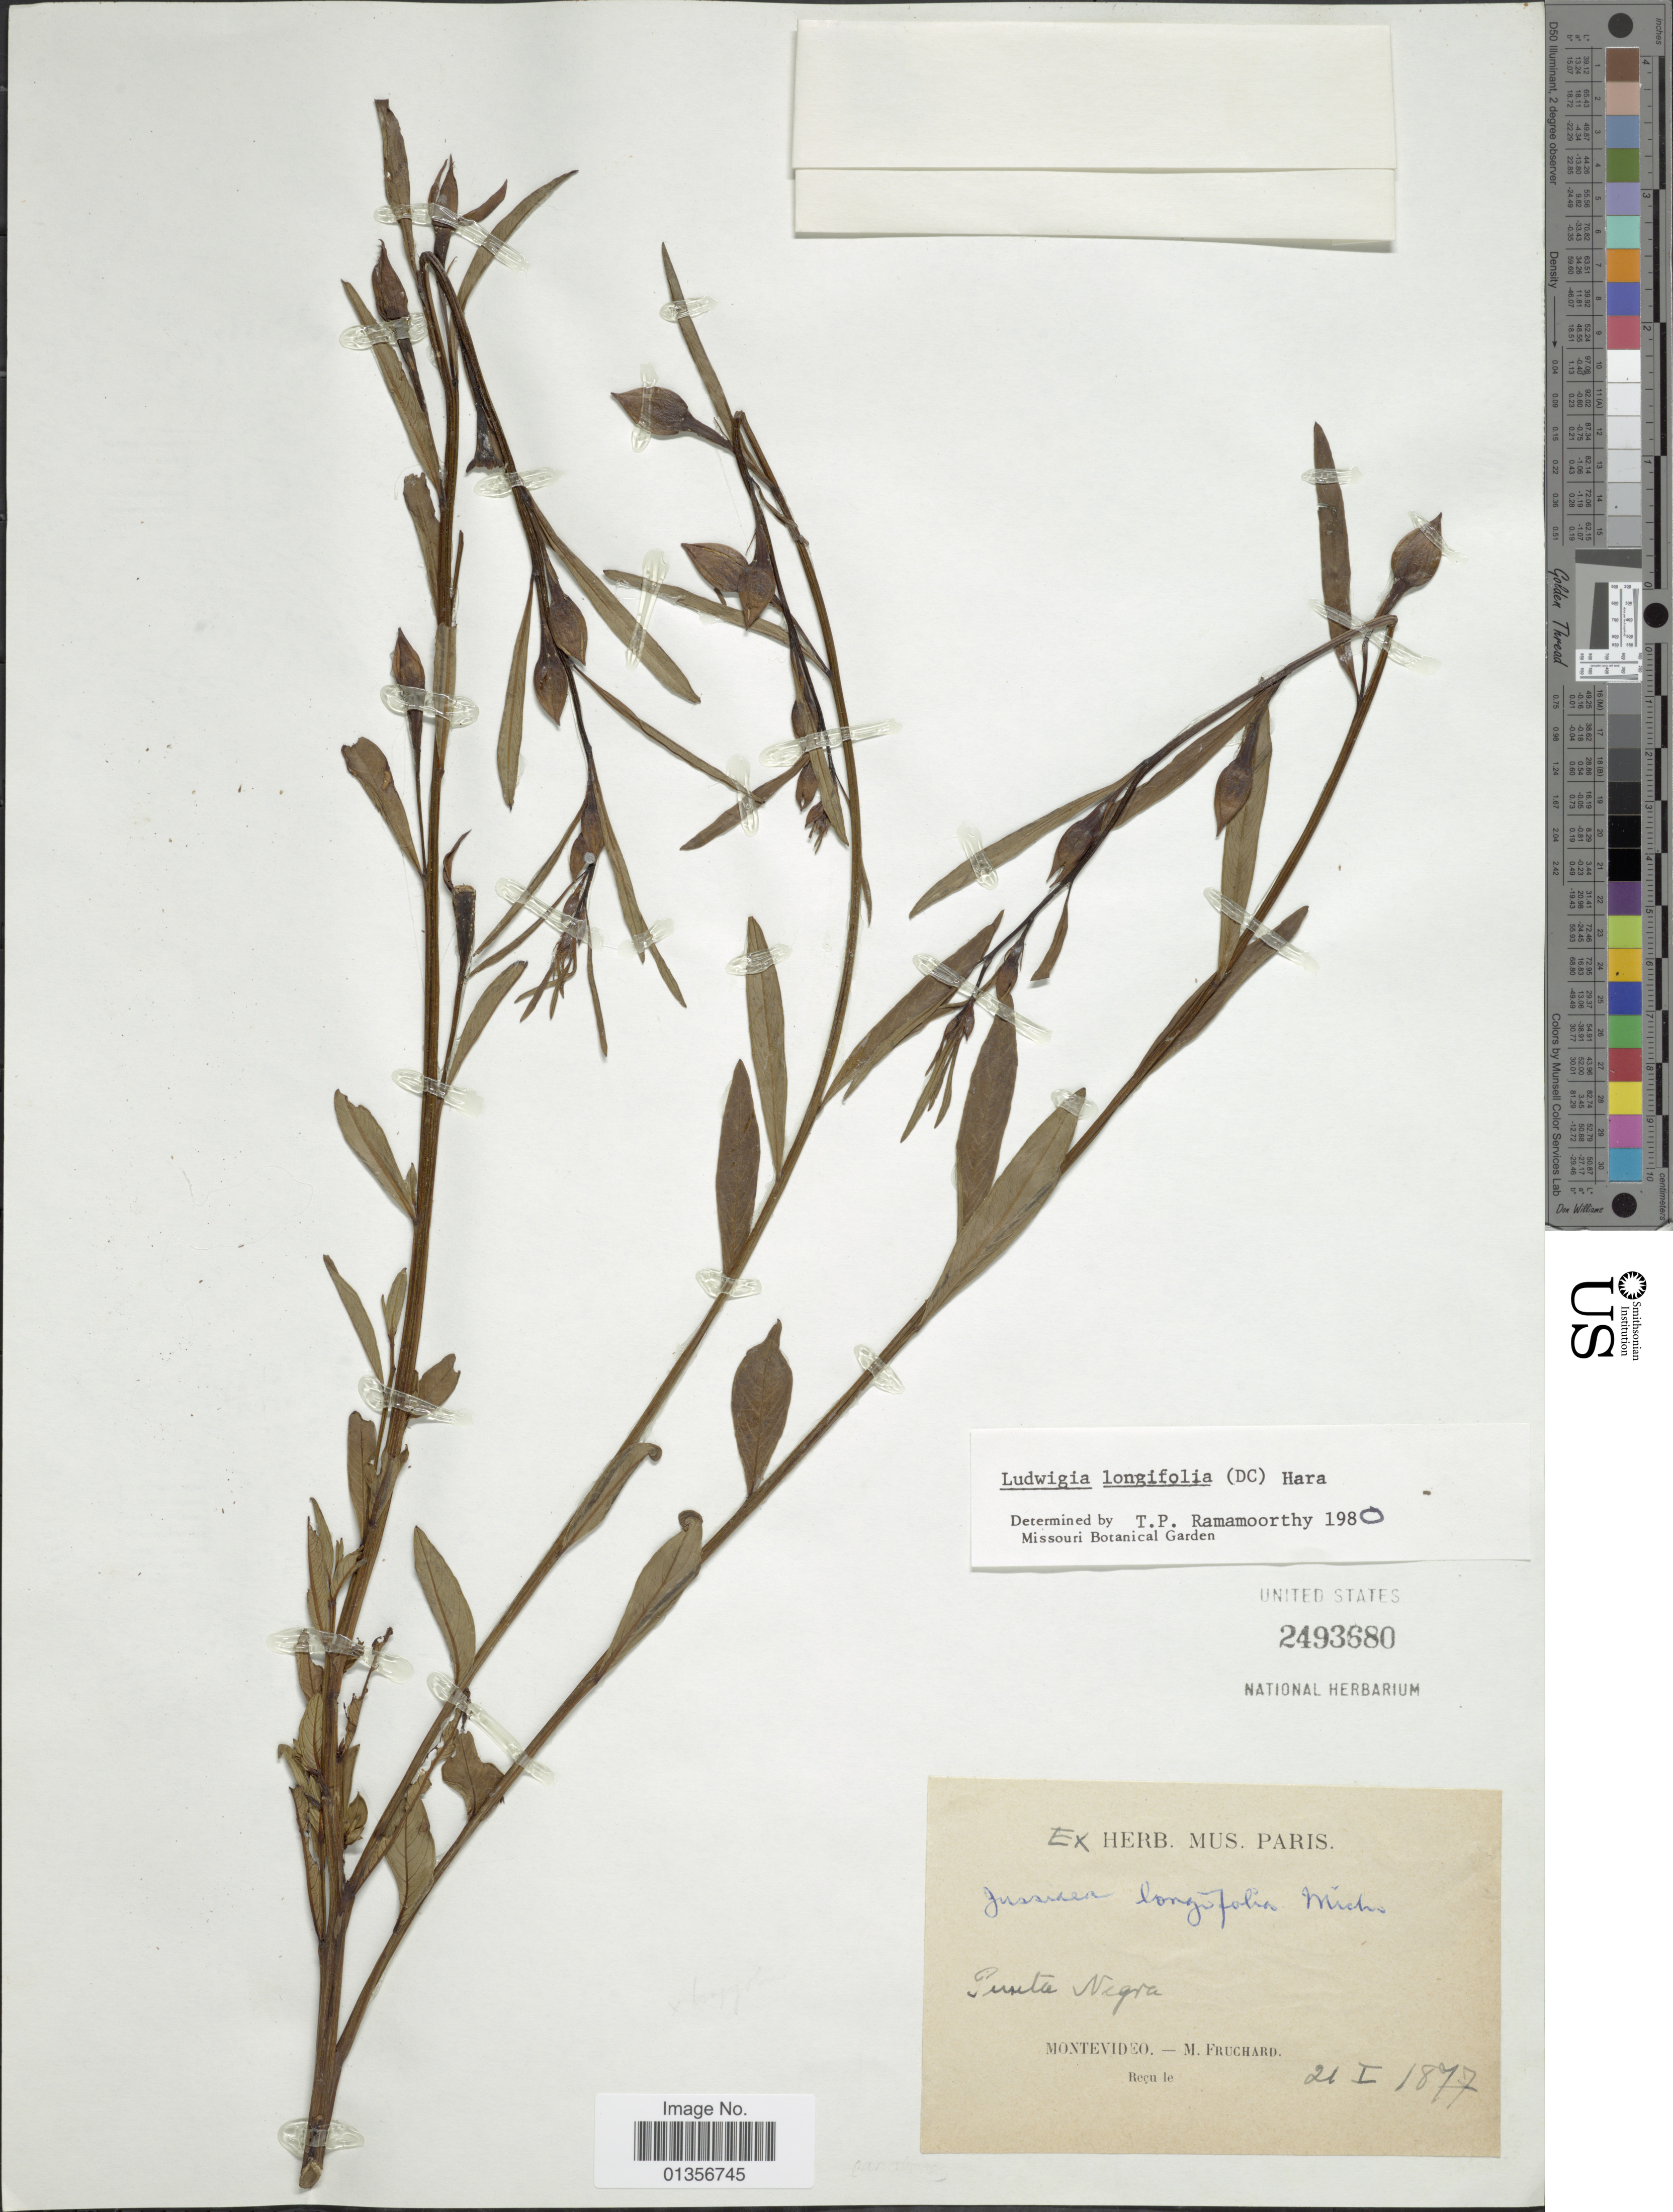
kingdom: Plantae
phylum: Tracheophyta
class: Magnoliopsida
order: Myrtales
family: Onagraceae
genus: Ludwigia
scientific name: Ludwigia longifolia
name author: (DC.) H. Hara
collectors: M. Fruchard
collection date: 1877-01-21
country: Uruguay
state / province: Montevideo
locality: Punta Negra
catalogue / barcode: US 2493680